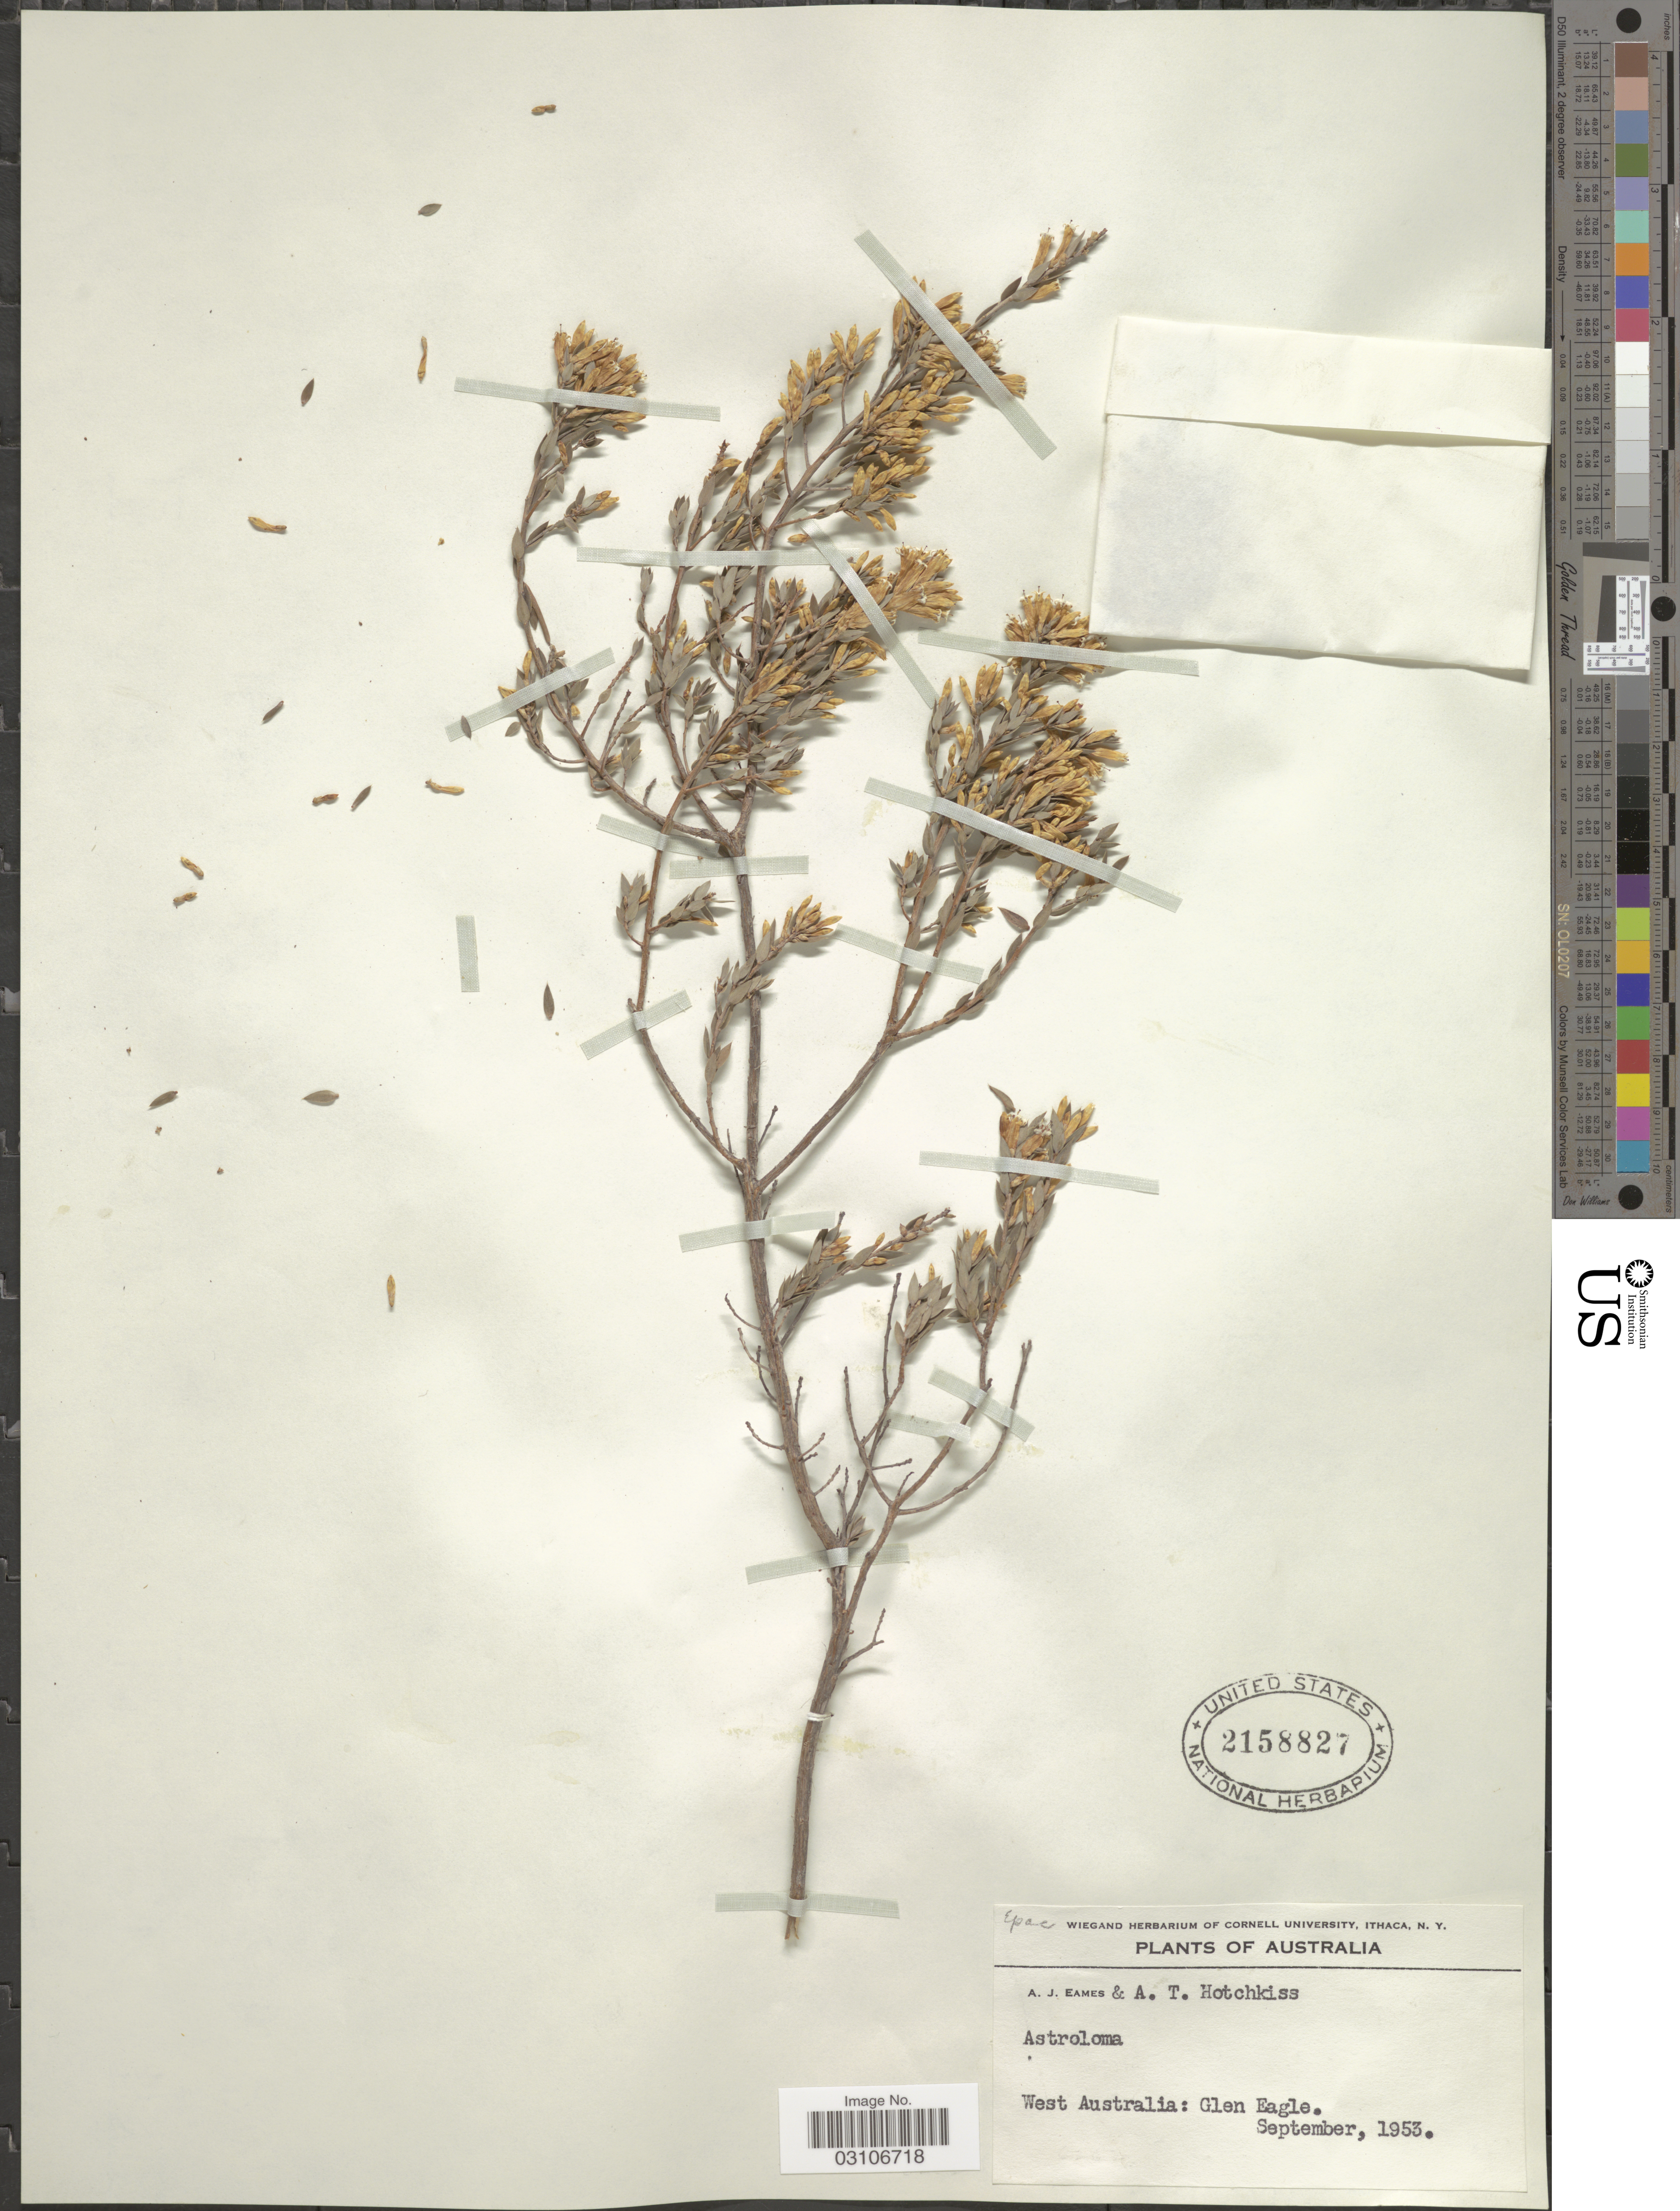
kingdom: Plantae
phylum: Tracheophyta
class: Magnoliopsida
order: Ericales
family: Ericaceae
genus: Astroloma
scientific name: Astroloma sp.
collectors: A. J. Eames & A. Hotchkiss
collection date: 1953-09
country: Australia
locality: West Australia: Glen Eagle.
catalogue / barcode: US 2158827